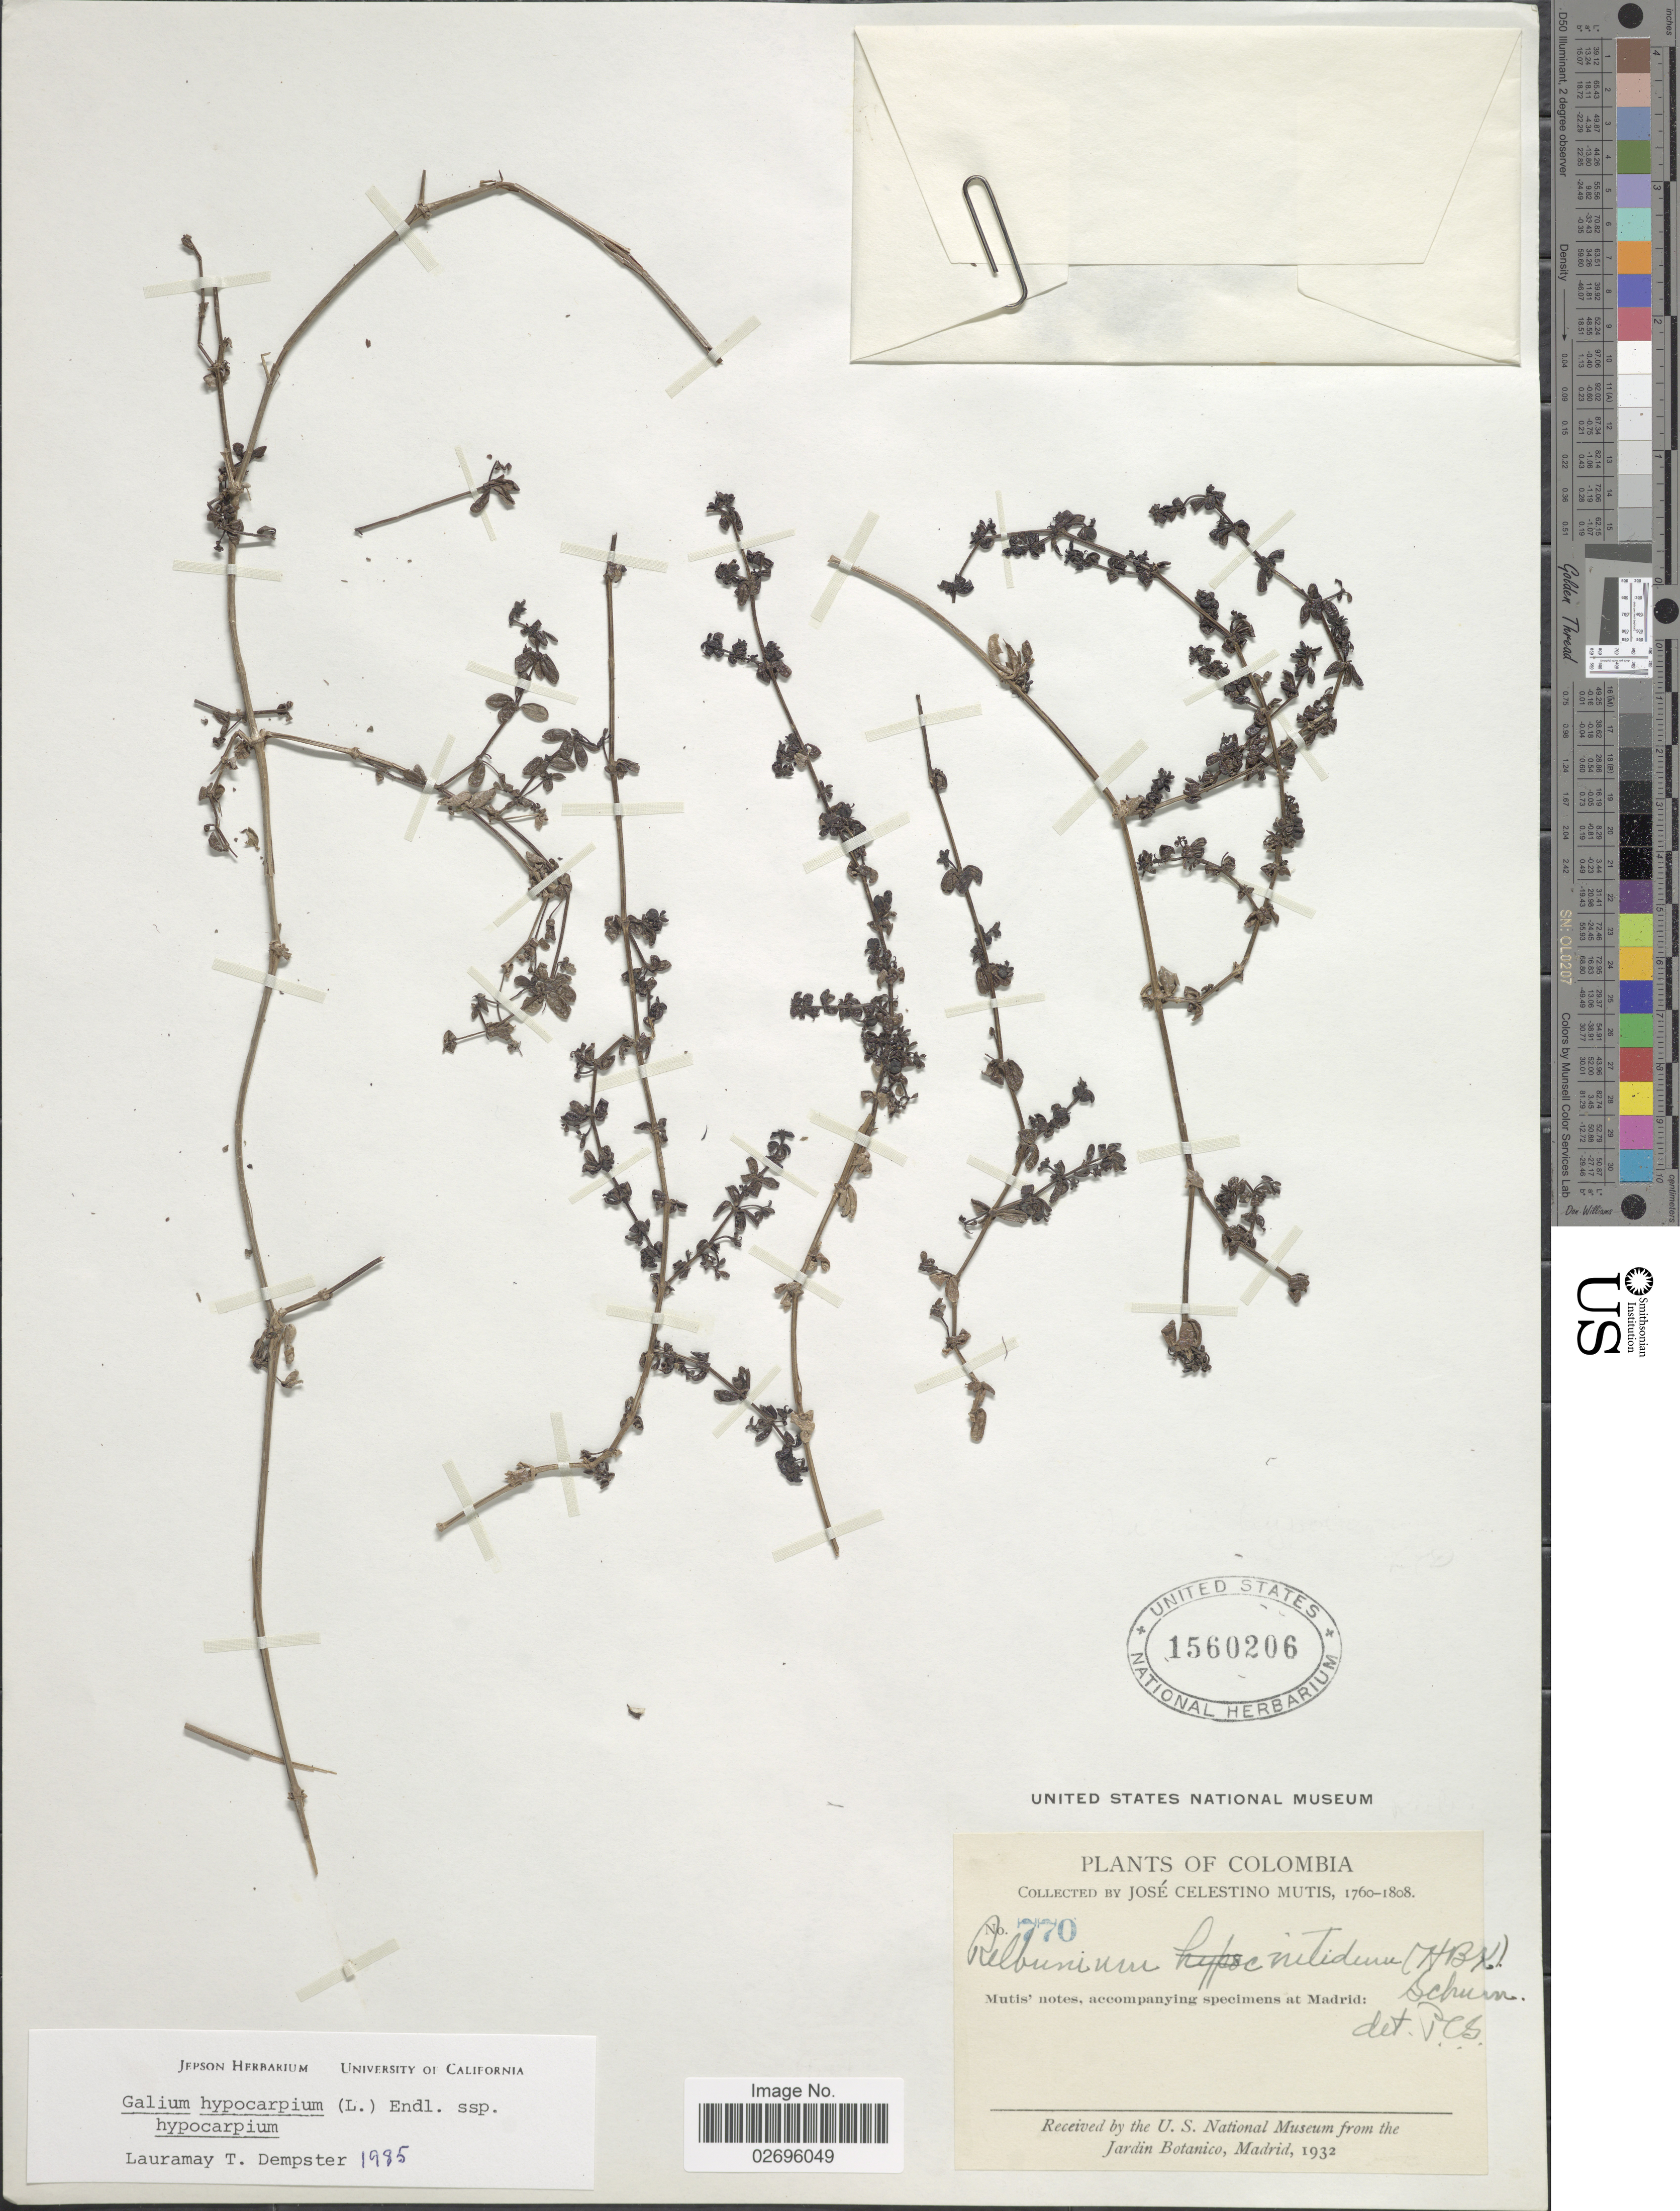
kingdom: Plantae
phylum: Tracheophyta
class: Magnoliopsida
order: Gentianales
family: Rubiaceae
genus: Galium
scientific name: Galium hypocarpium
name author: (L.) Endl. ex Griseb.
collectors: J. C. B. Mutis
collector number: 770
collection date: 1760/1808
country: Colombia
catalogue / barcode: US 1560206